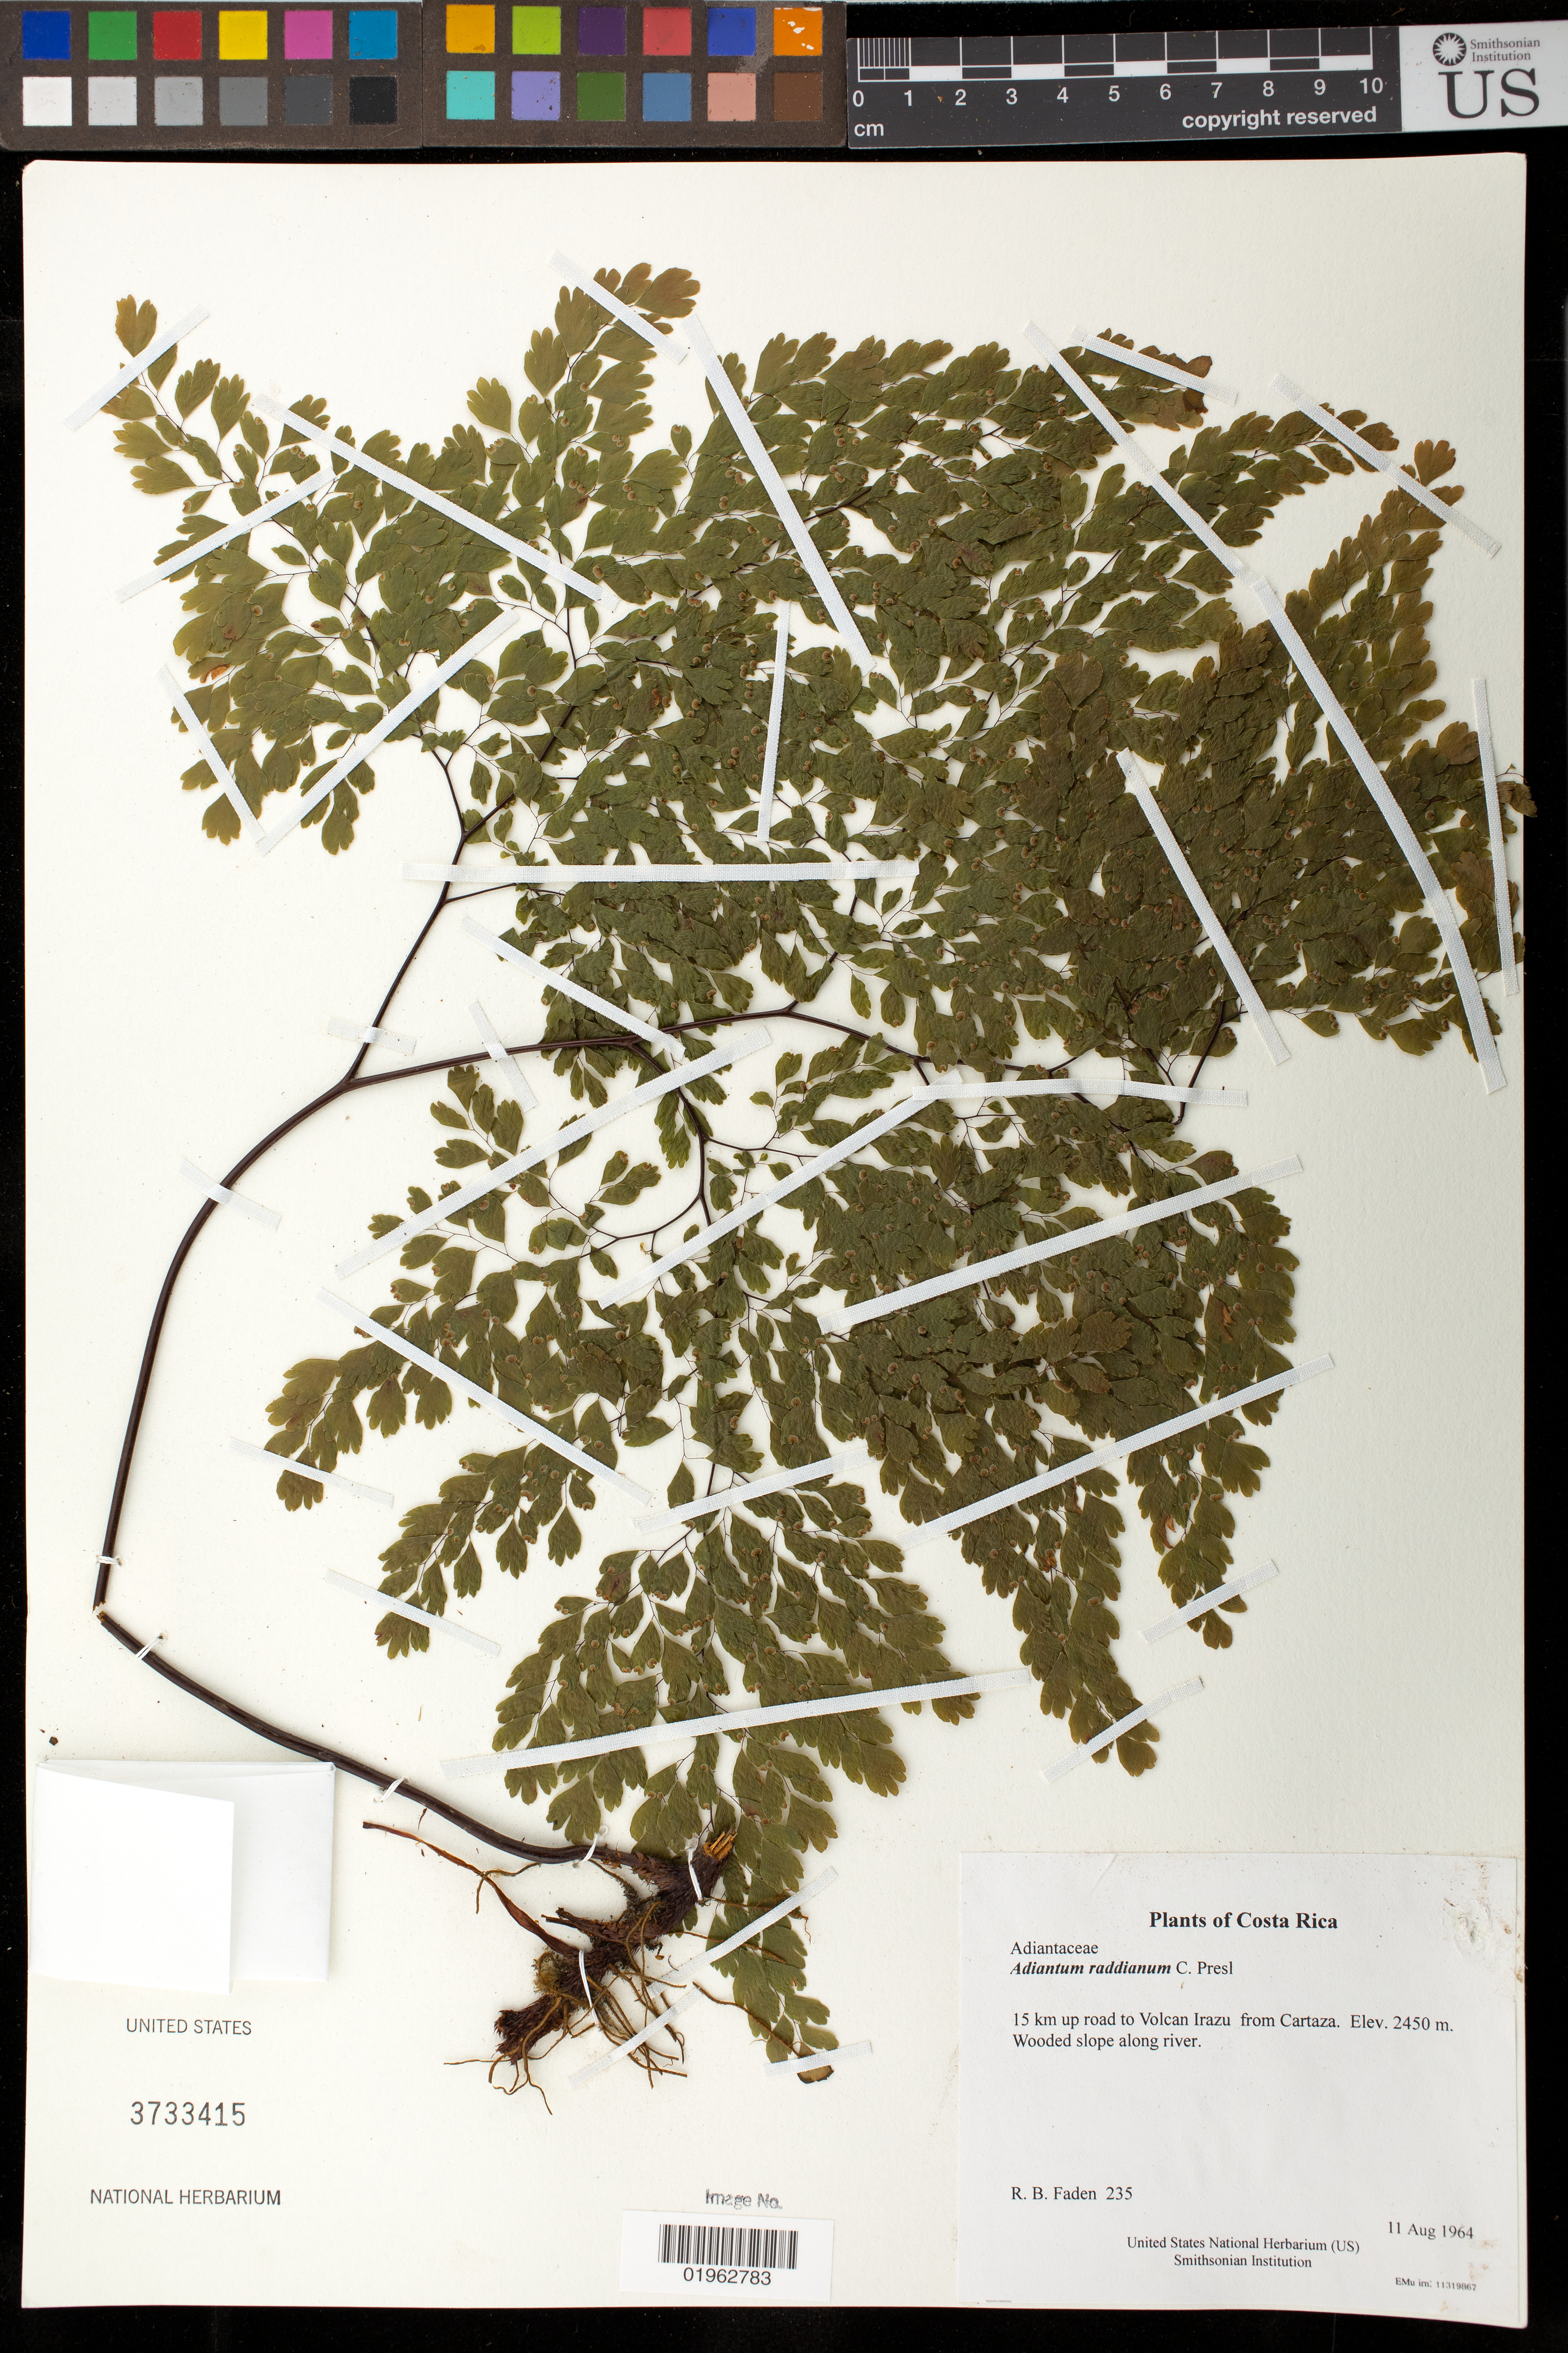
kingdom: Plantae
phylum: Tracheophyta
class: Polypodiopsida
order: Polypodiales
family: Pteridaceae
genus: Adiantum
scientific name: Adiantum raddianum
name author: C. Presl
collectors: R. B. Faden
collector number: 235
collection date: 1964-08-11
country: Costa Rica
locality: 15 km up road to Volcan Irazu from Cartaza.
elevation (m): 2450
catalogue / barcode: US 3733415